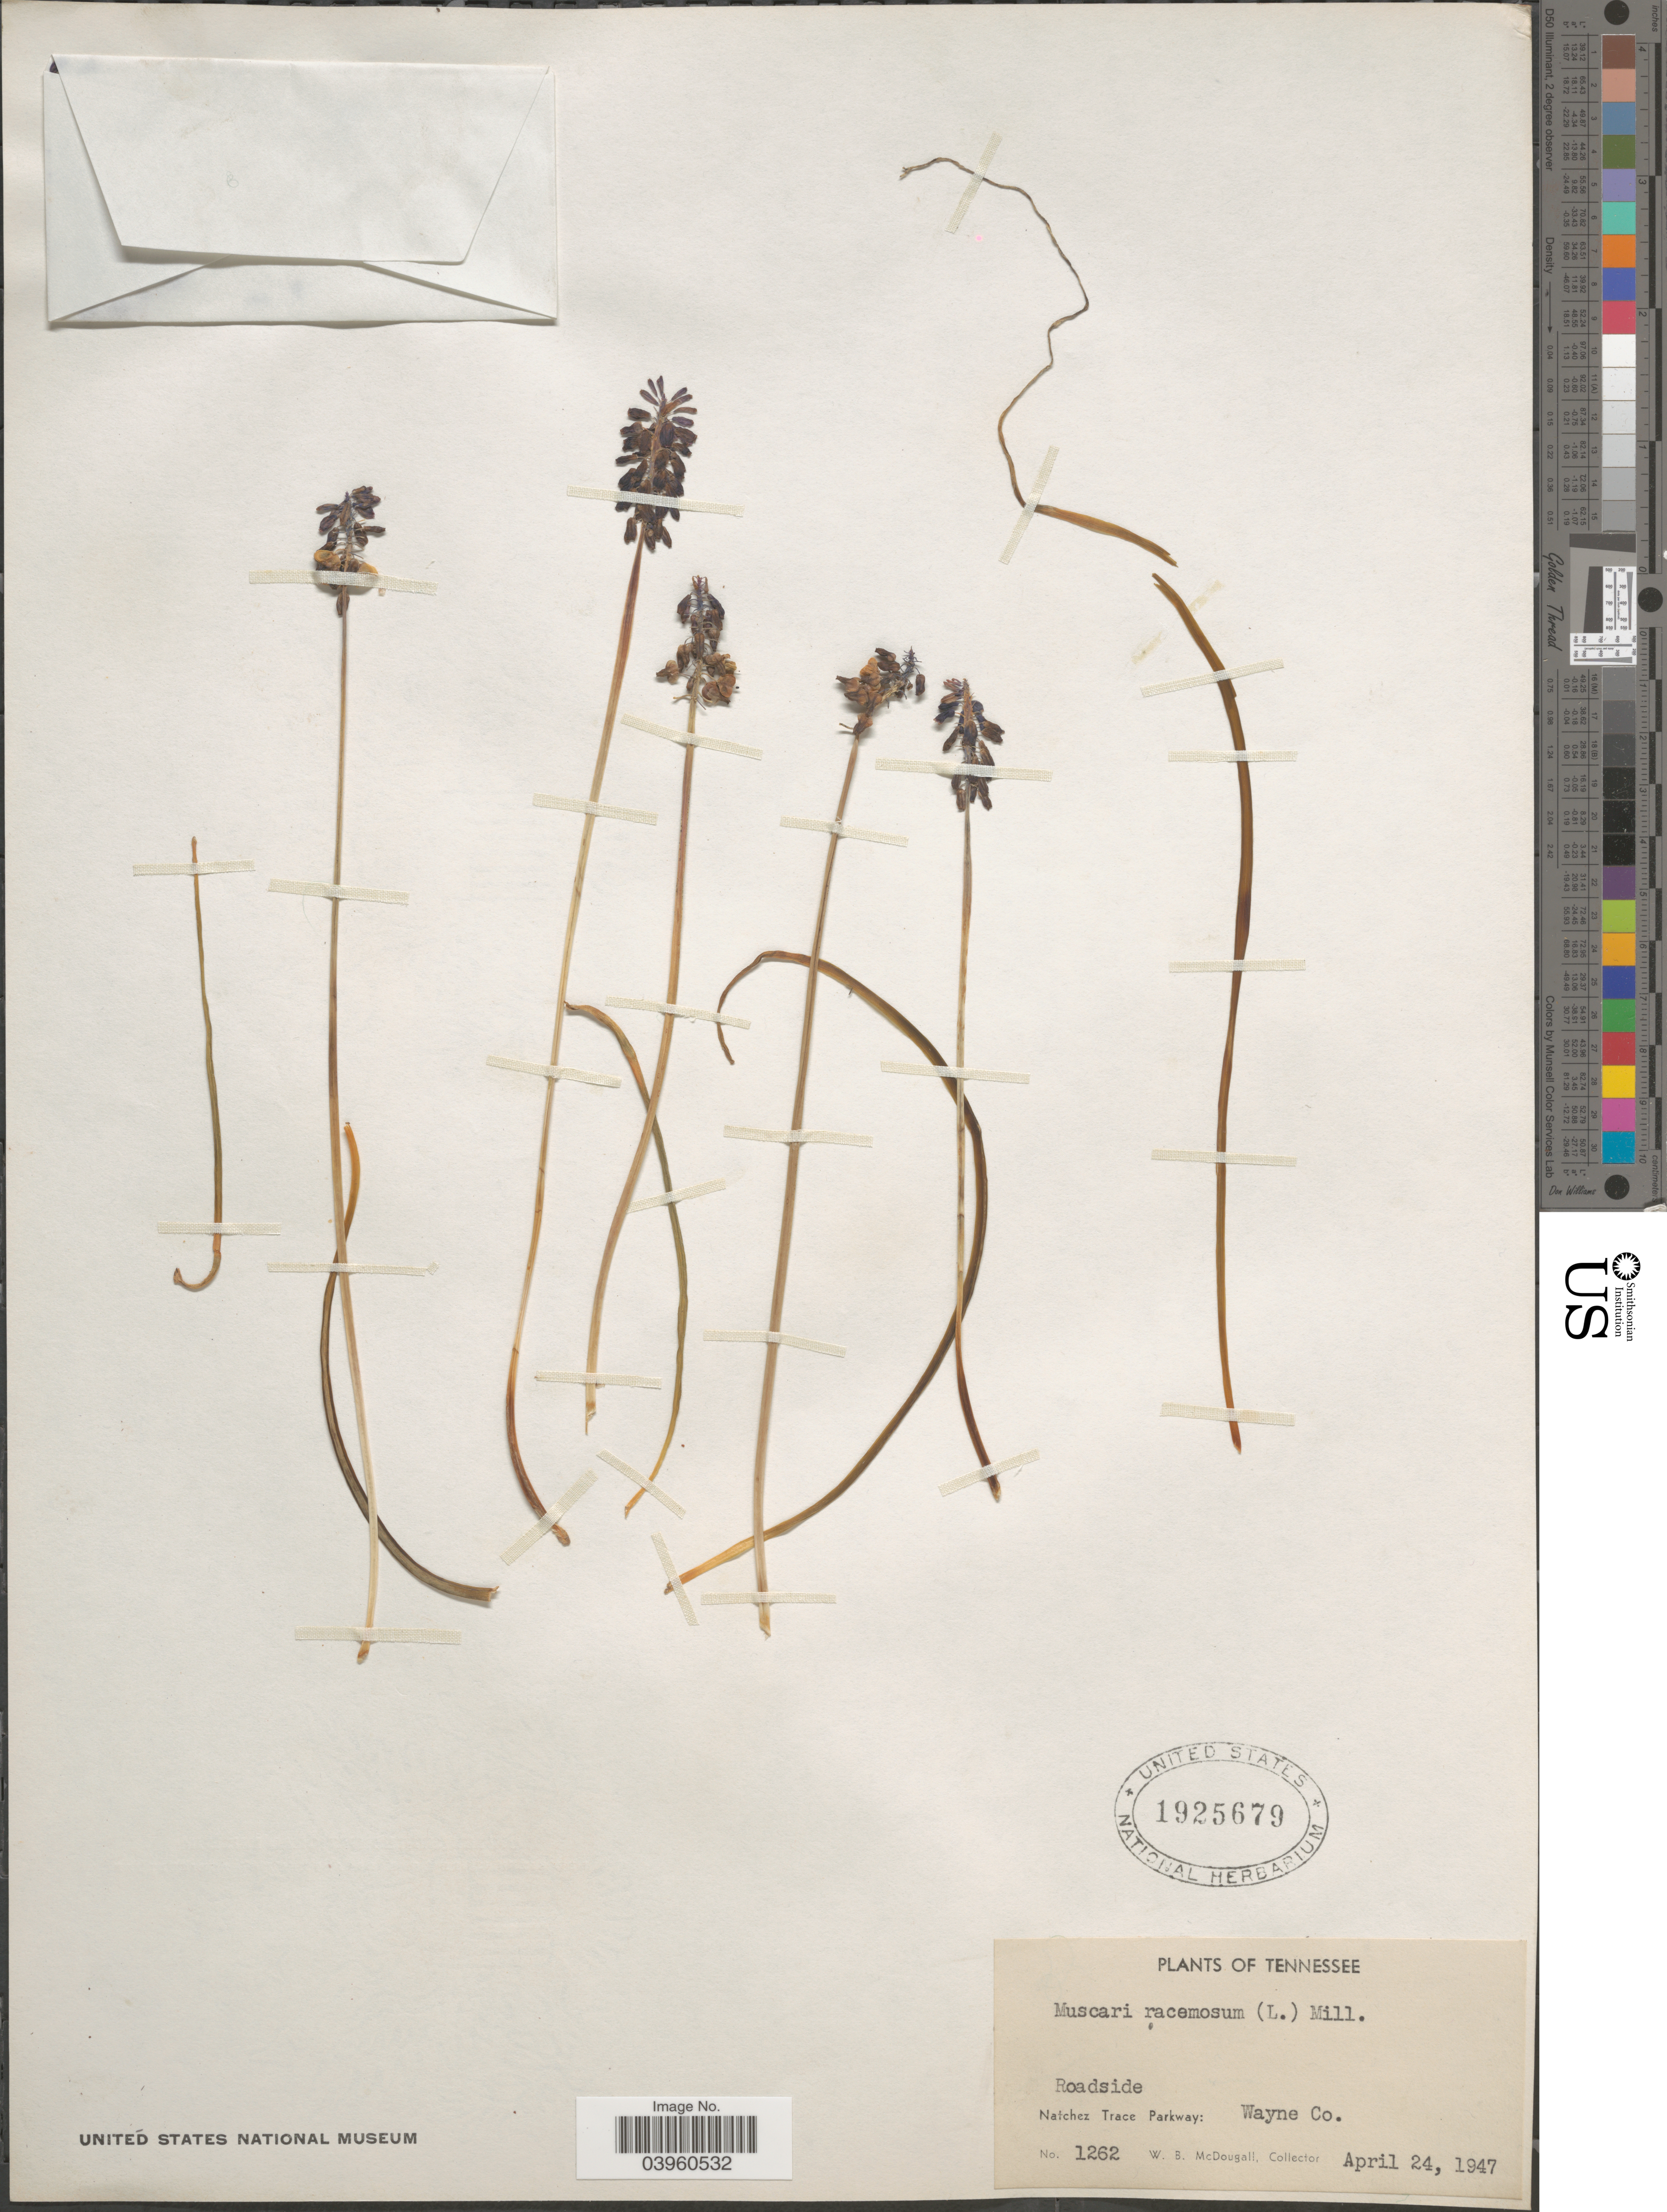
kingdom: Plantae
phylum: Tracheophyta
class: Liliopsida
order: Asparagales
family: Asparagaceae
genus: Muscari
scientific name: Muscari racemosum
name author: (L.) Mill.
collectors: W. B. McDougall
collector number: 1262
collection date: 1947-04-24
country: United States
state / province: Tennessee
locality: Roadside. Natchez Trace Parkway: Wayne Co.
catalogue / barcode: US 1925679